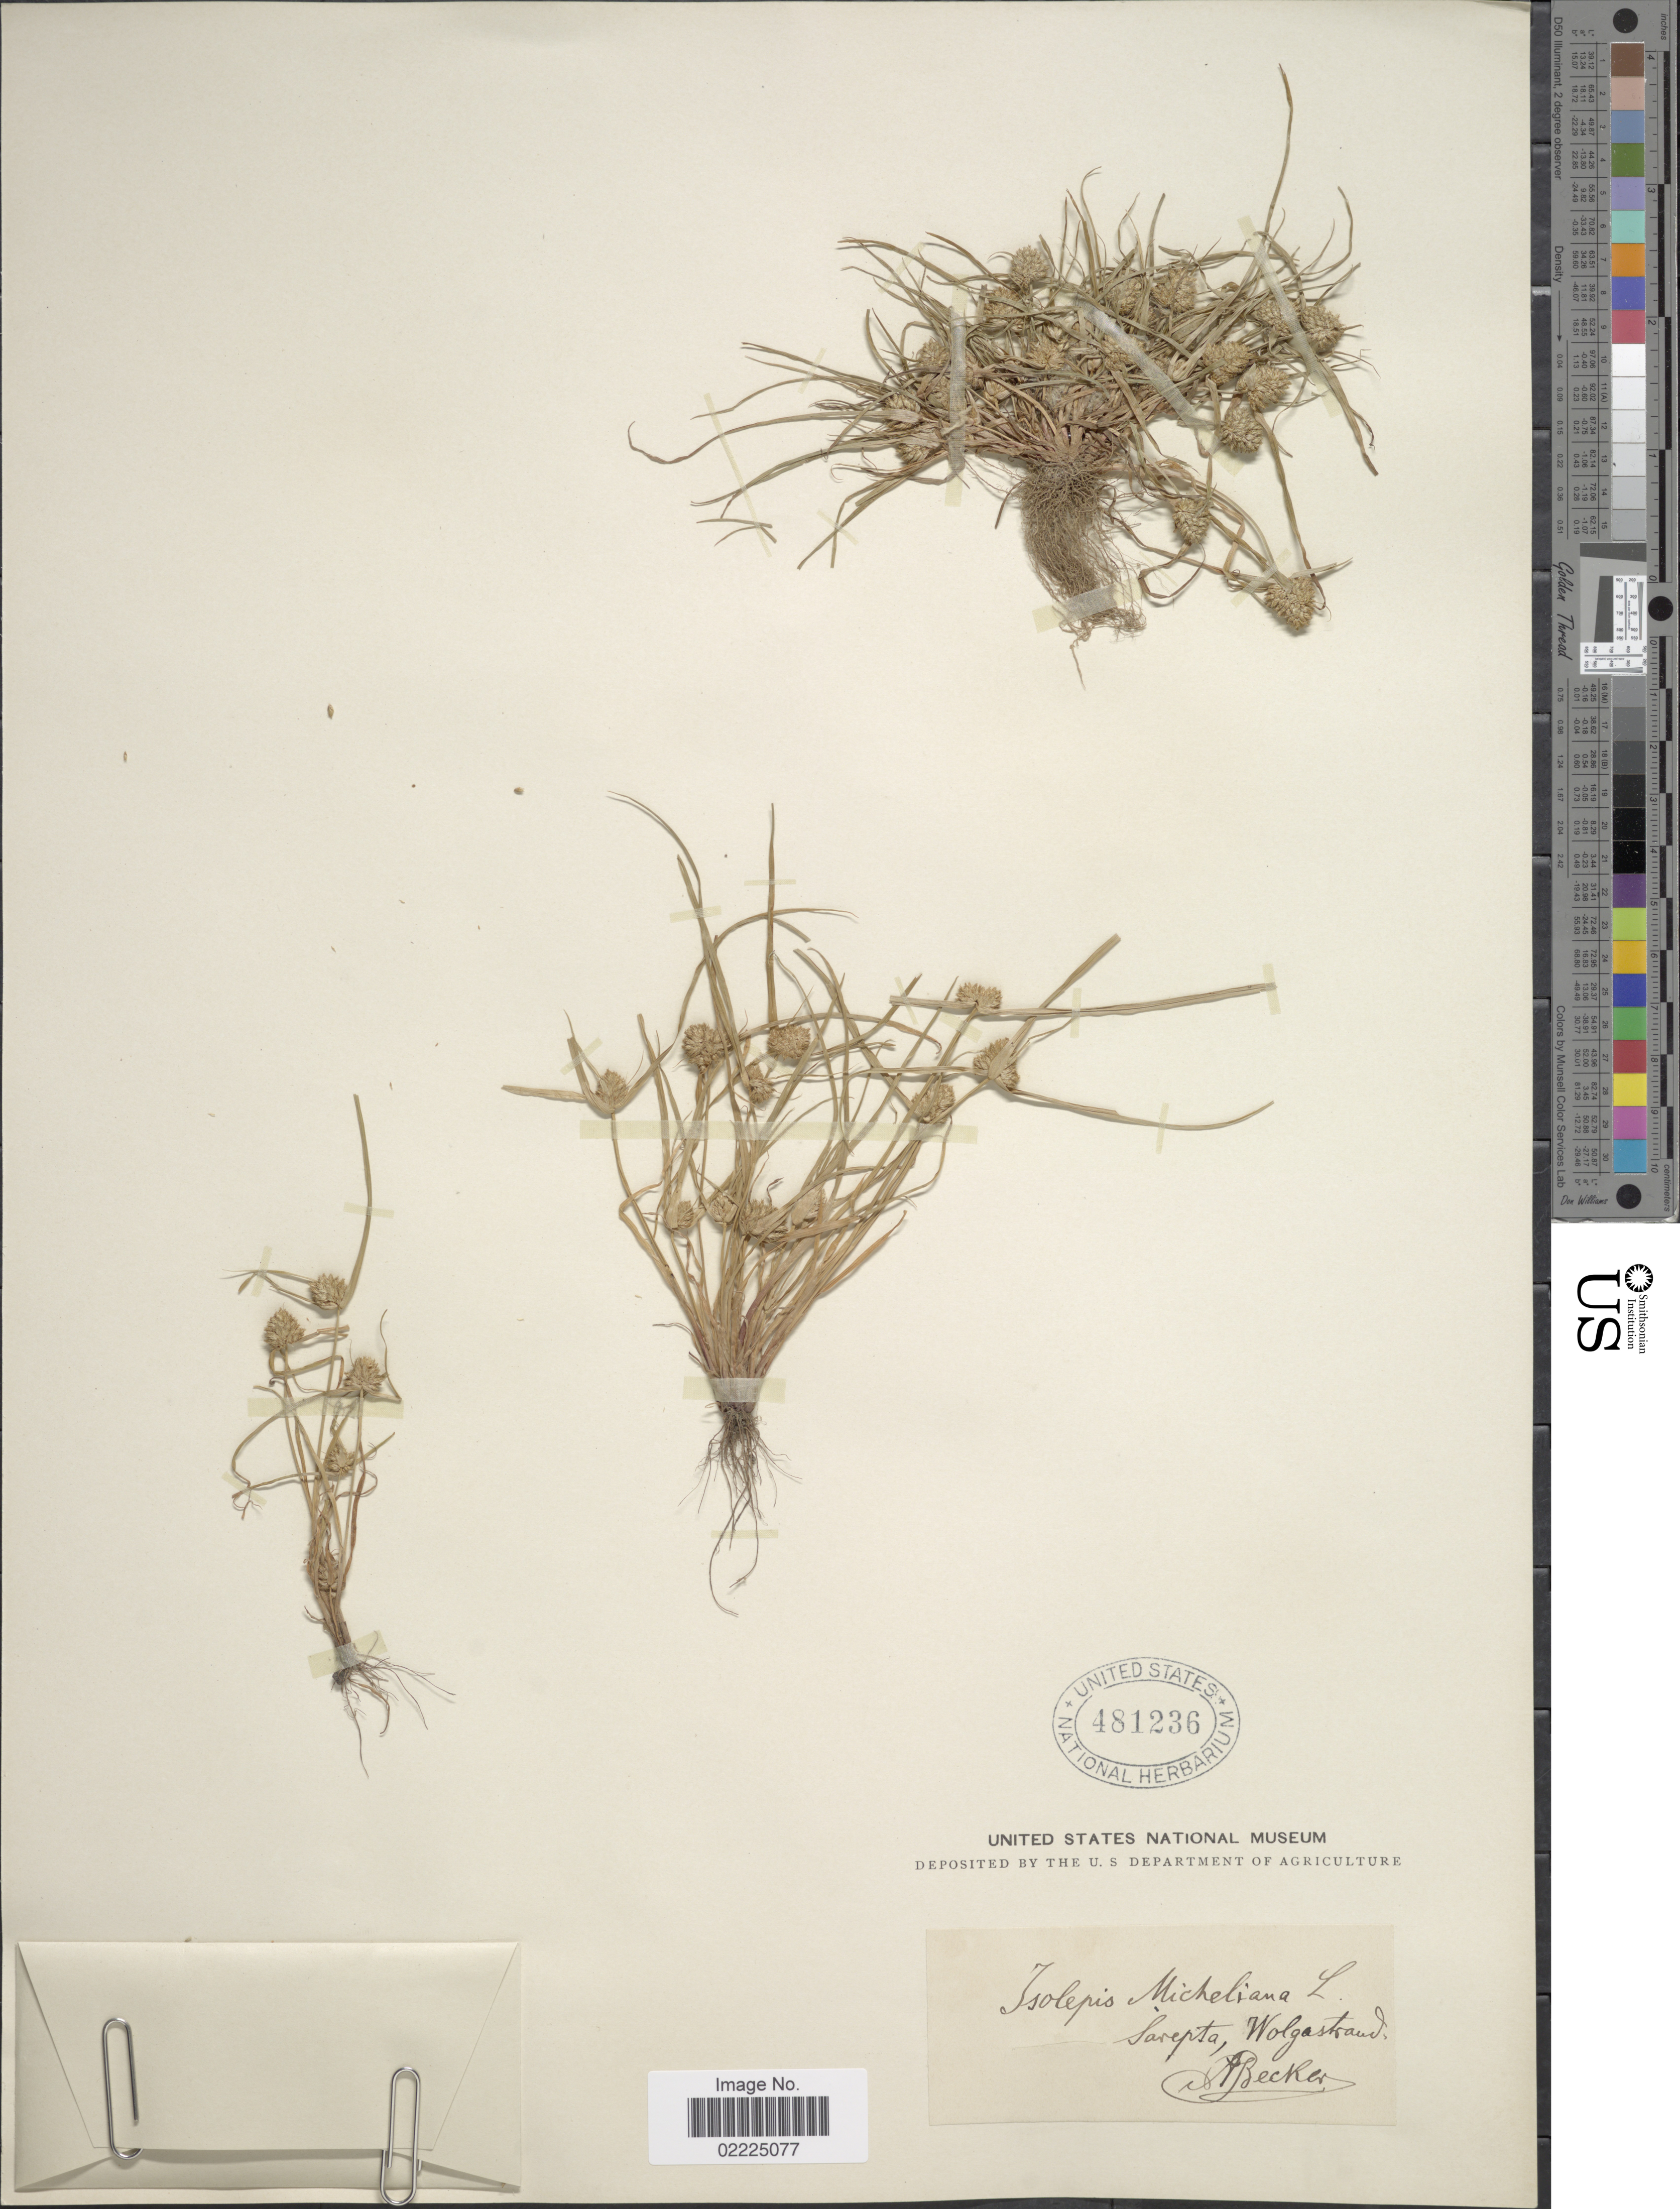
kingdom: Plantae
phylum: Tracheophyta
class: Liliopsida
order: Poales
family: Cyperaceae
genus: Cyperus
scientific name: Cyperus michelianus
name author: (L.) Delile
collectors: J. Becker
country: Russian Federation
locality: Sarepta, Wolgastrand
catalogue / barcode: US 481236